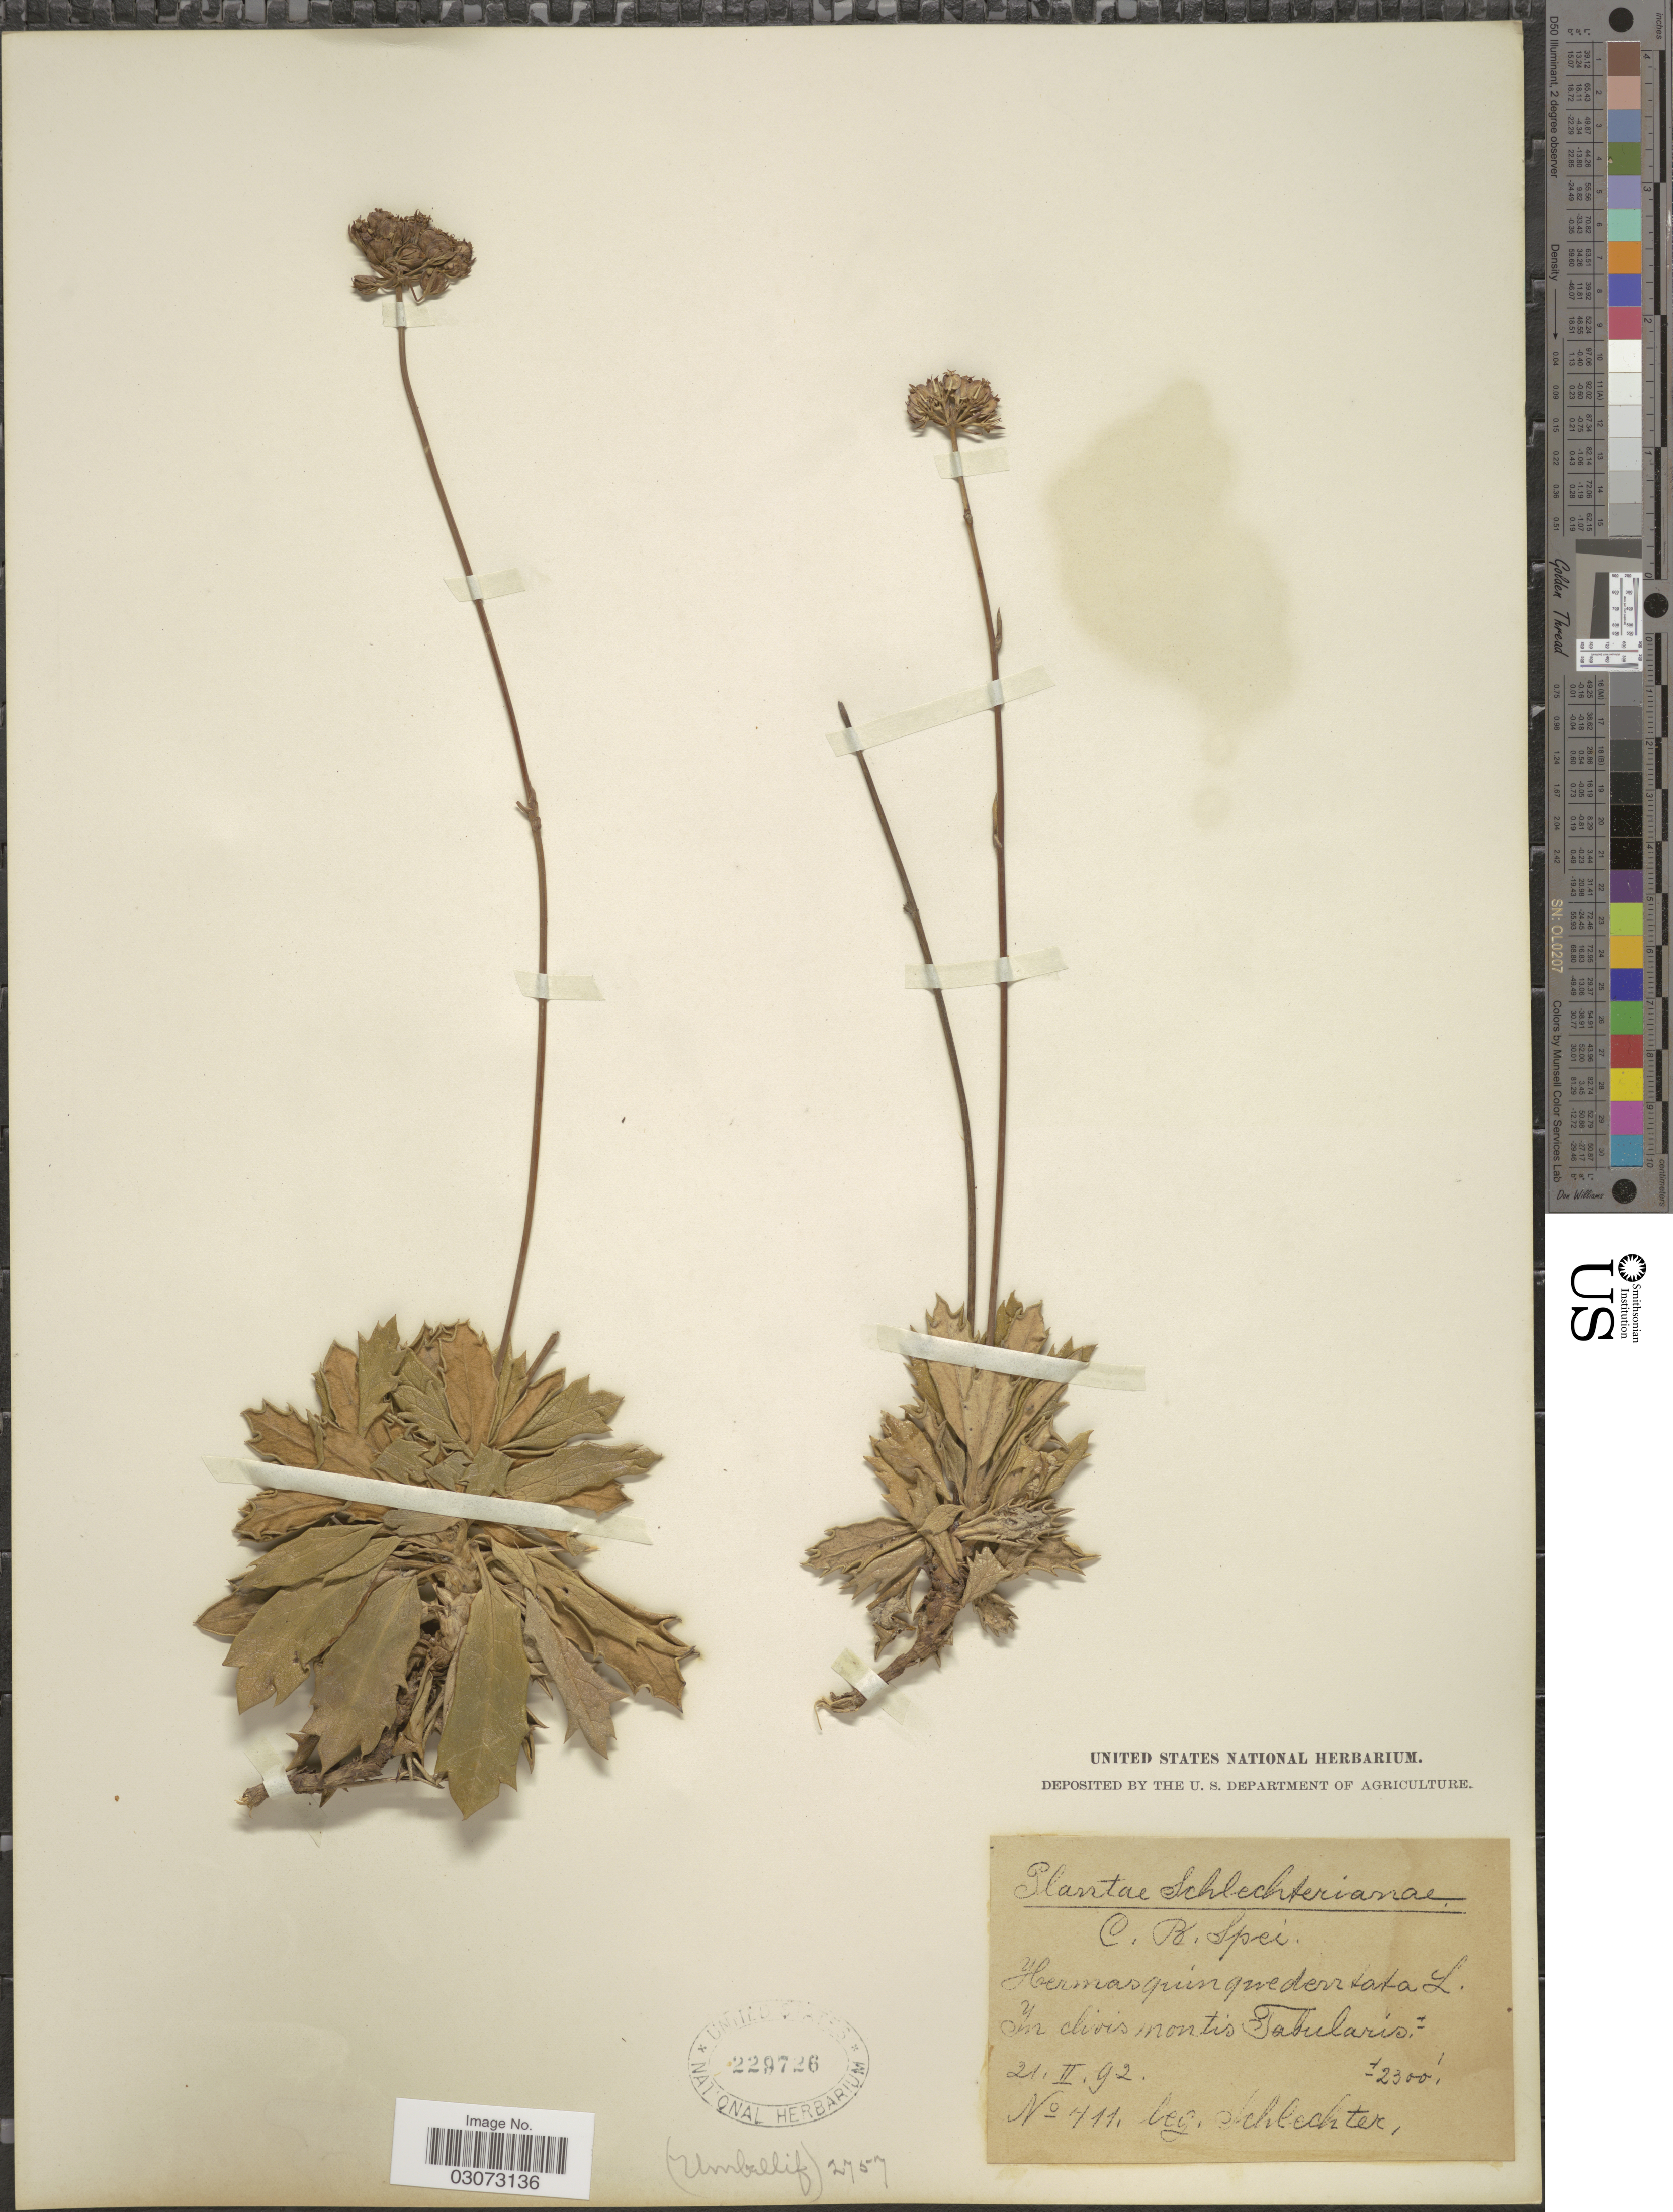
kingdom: Plantae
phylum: Tracheophyta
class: Magnoliopsida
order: Apiales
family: Apiaceae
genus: Hermas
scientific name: Hermas quinquedentata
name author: L. f.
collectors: Schlechter, --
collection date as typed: Transcribed d/m/y: 21/2/92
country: South Africa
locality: C. B. Spei. In clivis montis Tabularis.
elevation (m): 701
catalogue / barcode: US 229726